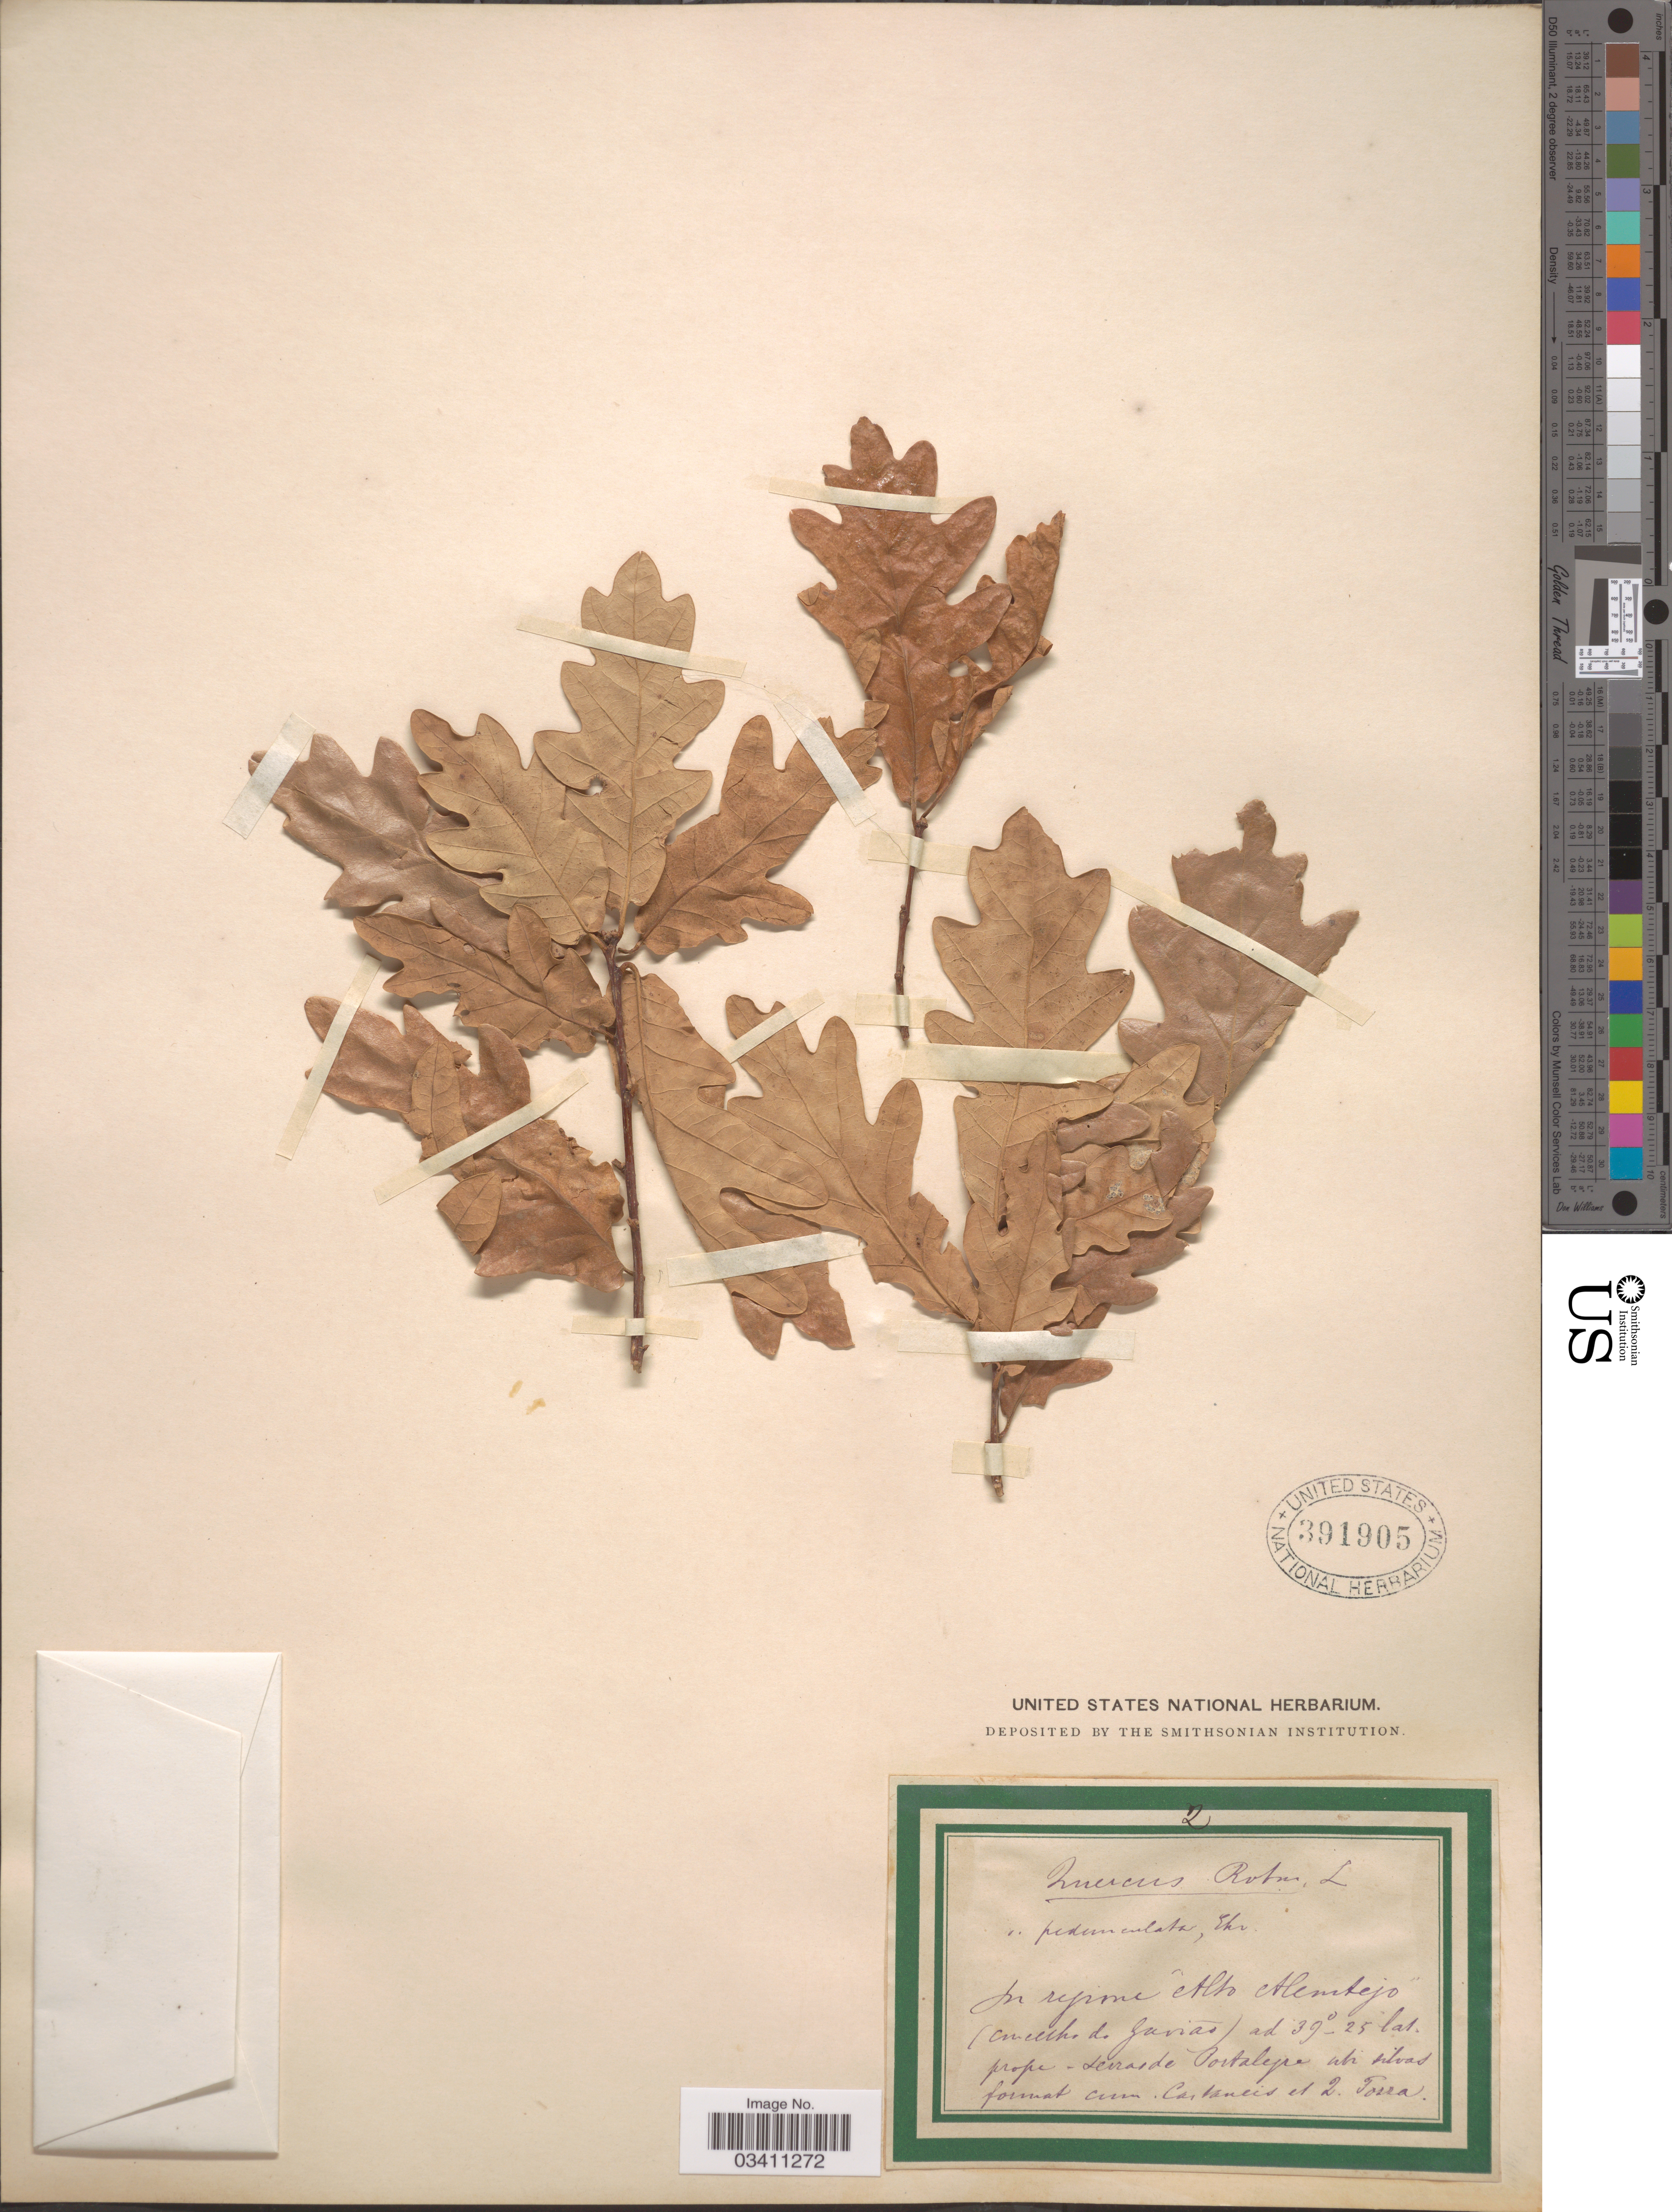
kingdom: Plantae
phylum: Tracheophyta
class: Magnoliopsida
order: Fagales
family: Fagaceae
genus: Quercus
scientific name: Quercus robur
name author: L.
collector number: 2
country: Portugal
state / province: Portalegre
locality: In regione "Alto Alemtejo" (cmelho de Gavias) prope -Lenarde Portalegre ubi silvad format cum. Castancis et 2. Torra. [interpreted]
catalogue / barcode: US 391905